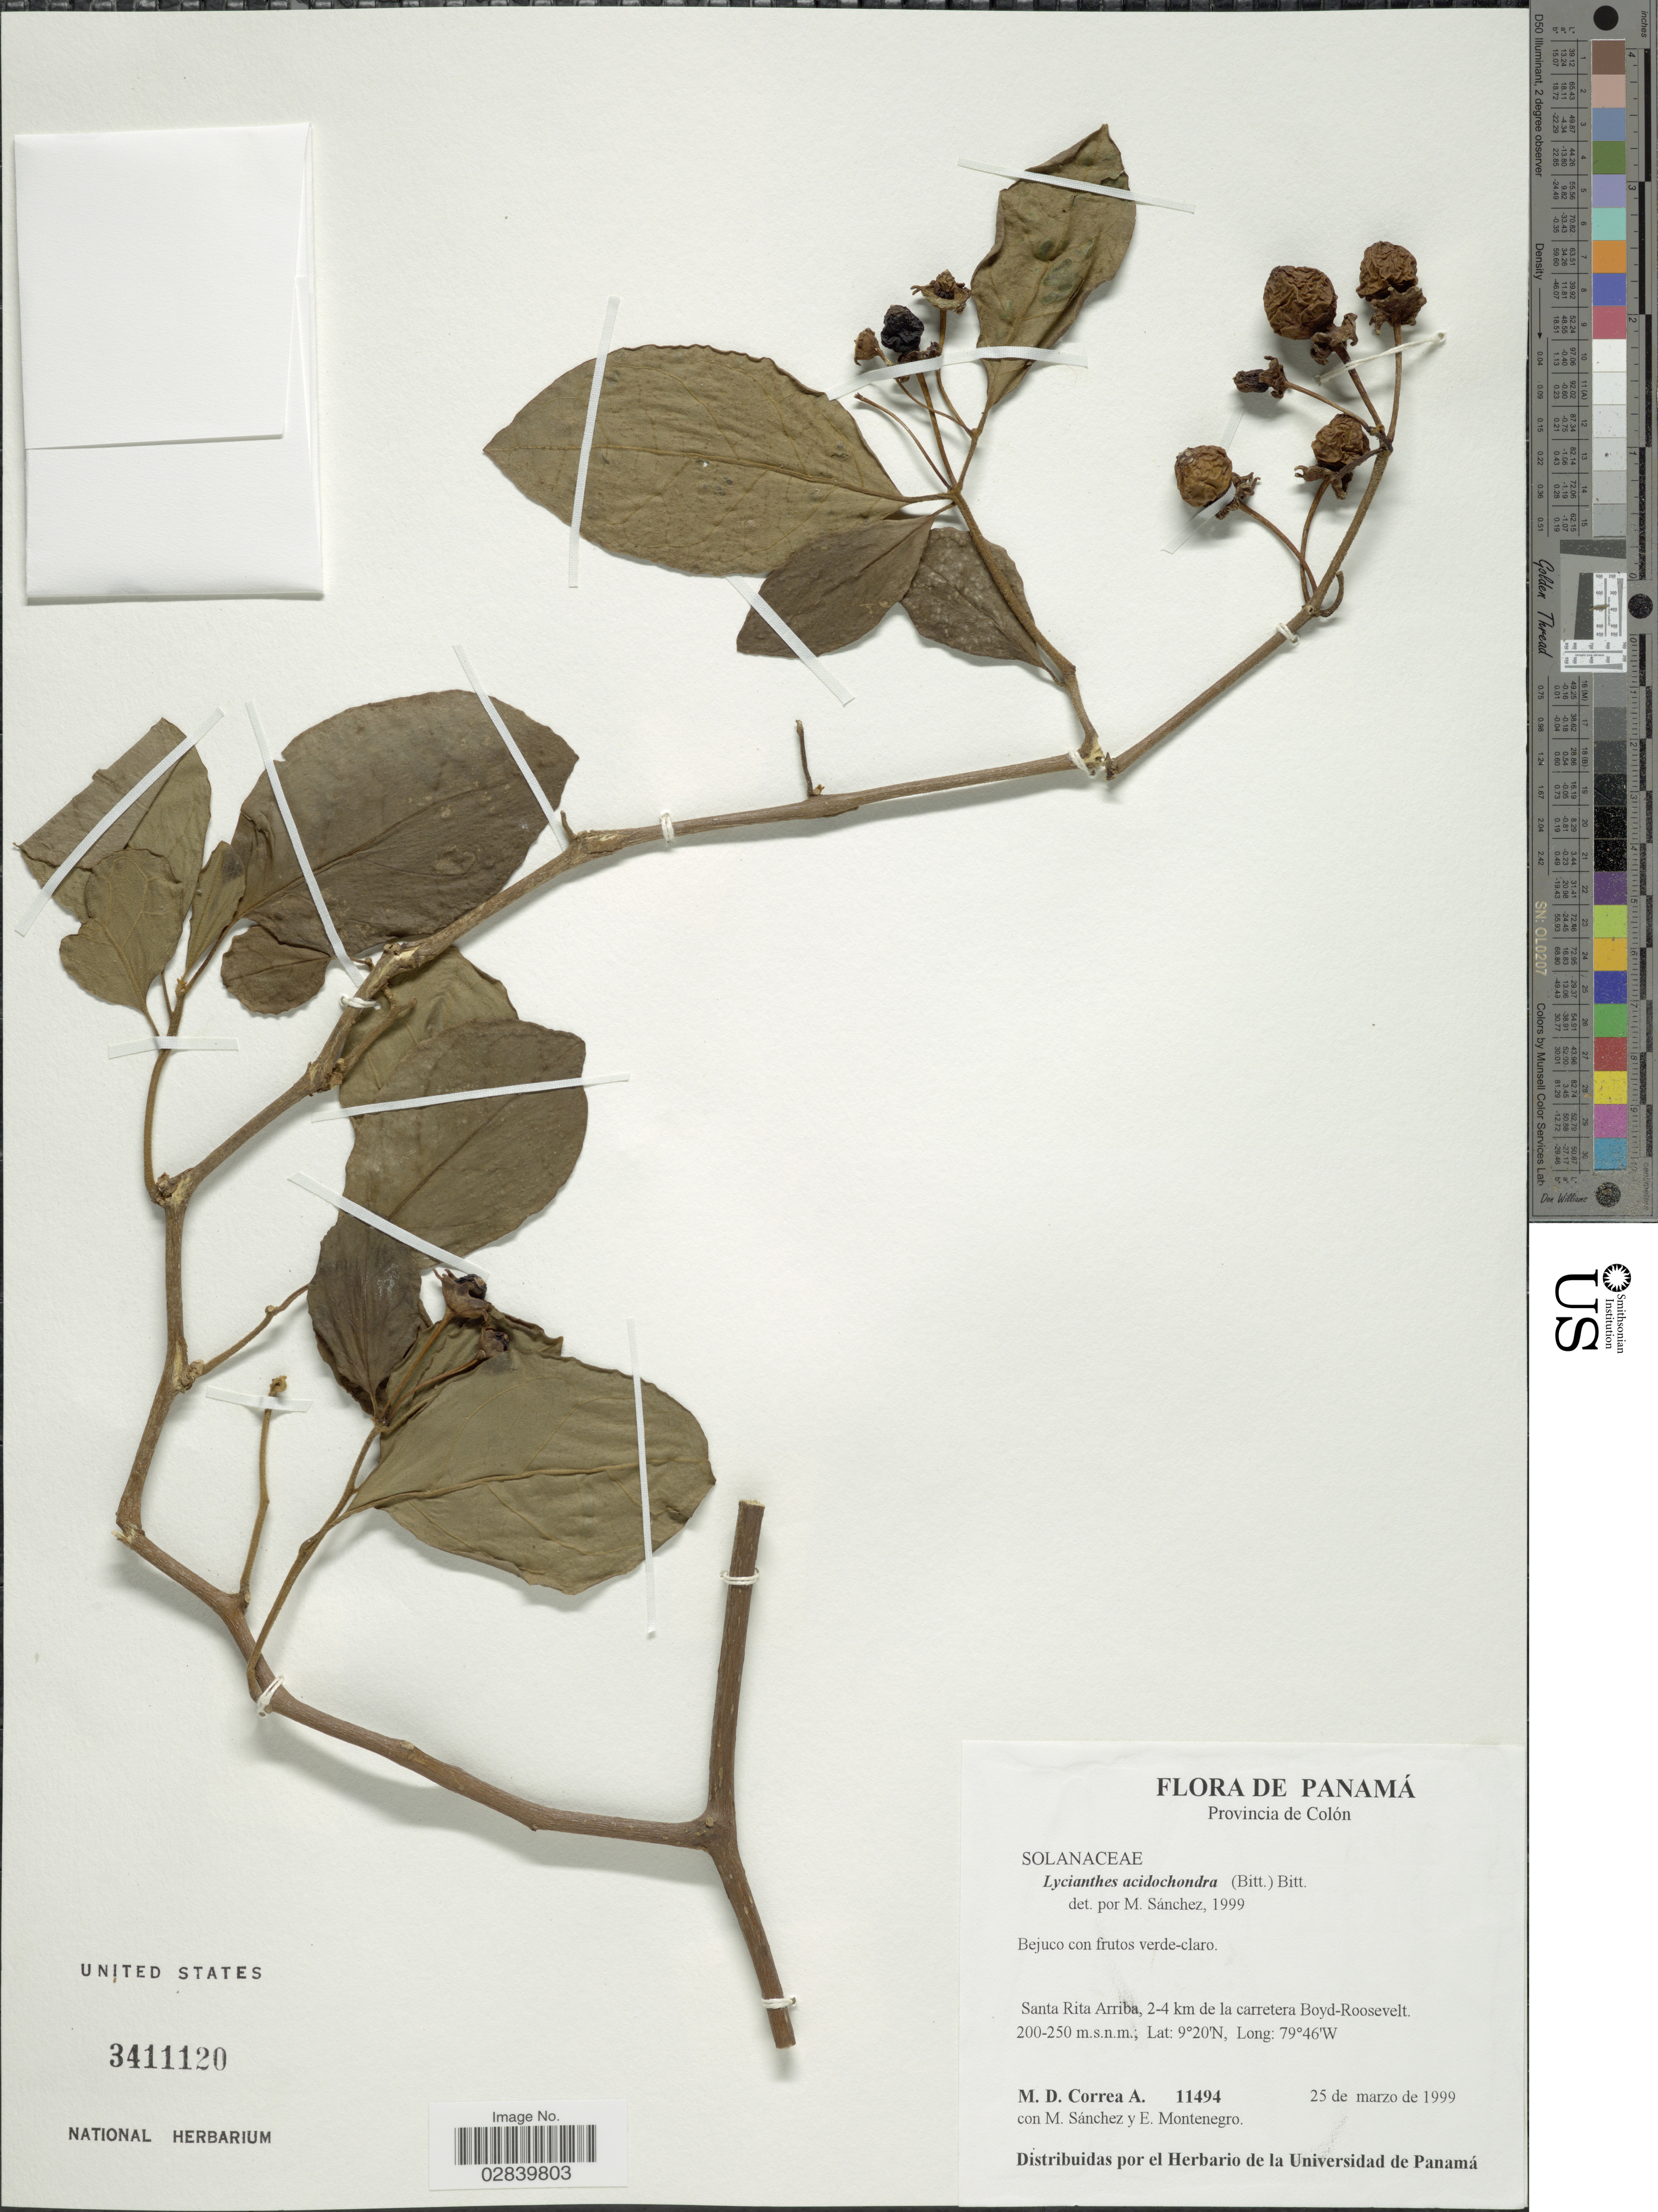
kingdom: Plantae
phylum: Tracheophyta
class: Magnoliopsida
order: Solanales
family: Solanaceae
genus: Lycianthes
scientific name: Lycianthes acidochondra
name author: (Bitter) Bitter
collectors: M. D. Corrêa-A., M. Sánchez & E. Montenegro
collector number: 11494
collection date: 1999-03-25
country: Panama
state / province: Colón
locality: Santa Rita Arriba, 2-4 km de la carretera Boyd-Roosevelt.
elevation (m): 200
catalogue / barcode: US 3411120